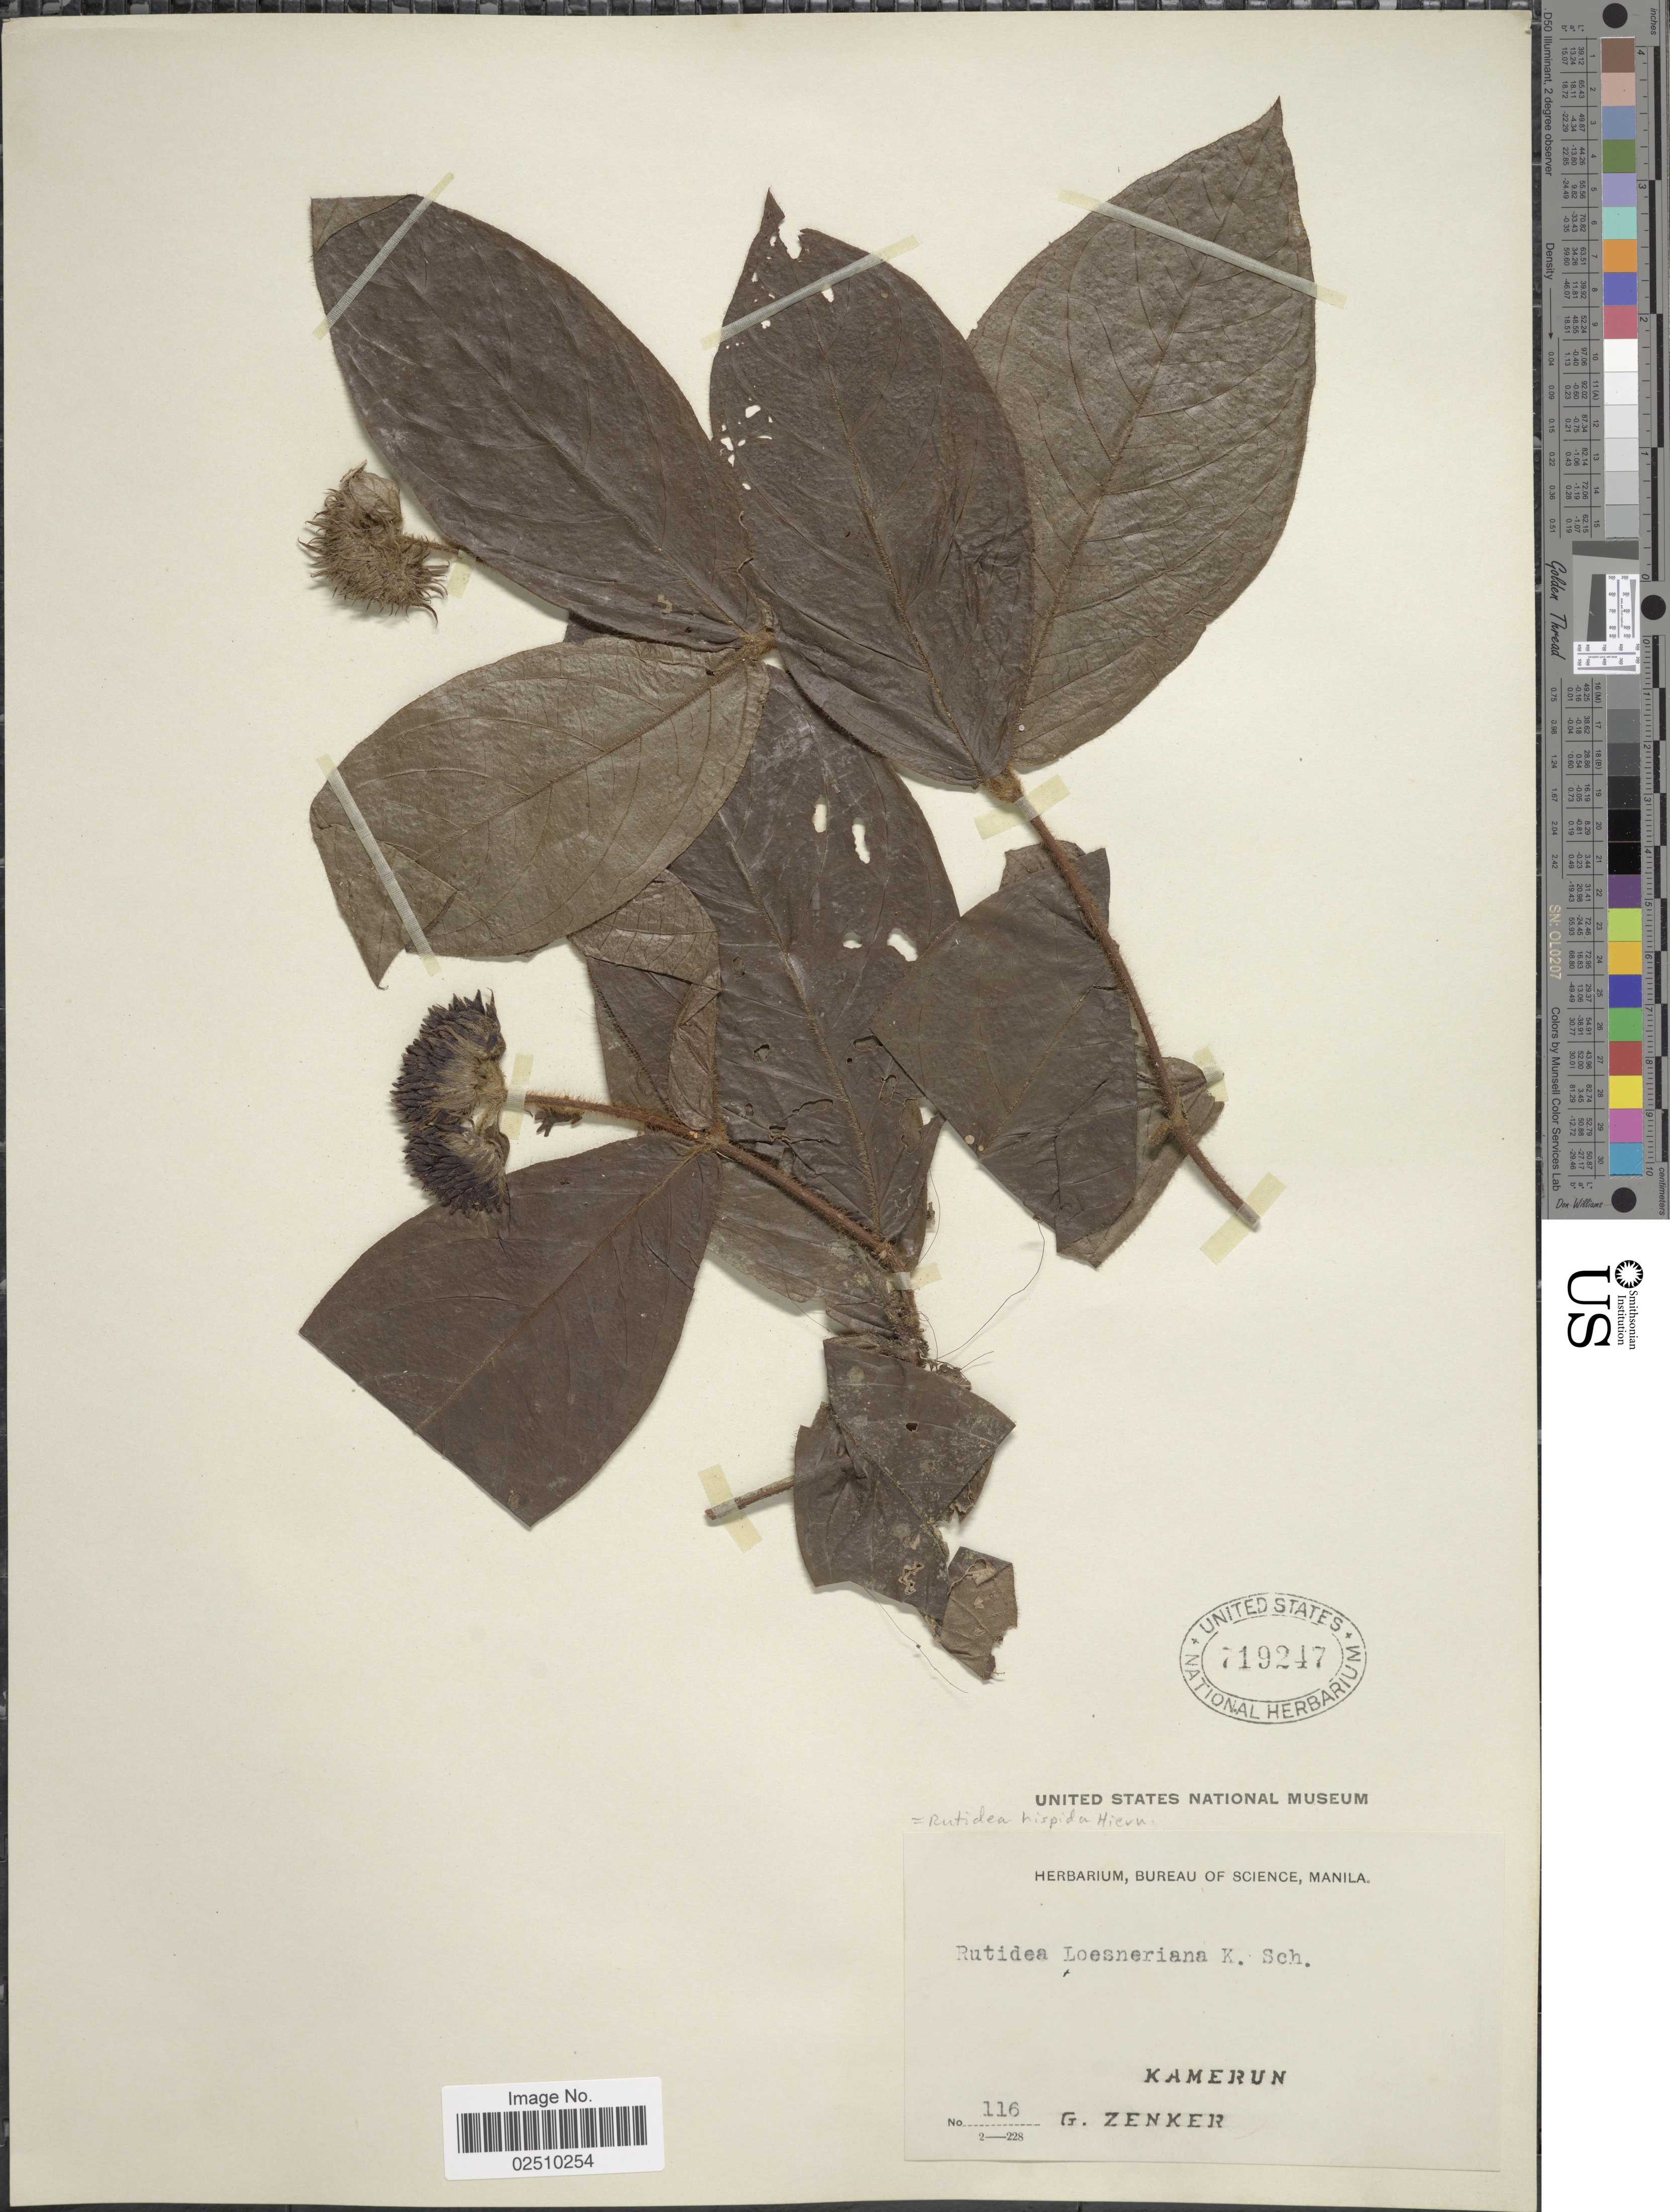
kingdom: Plantae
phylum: Tracheophyta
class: Magnoliopsida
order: Gentianales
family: Rubiaceae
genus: Rutidea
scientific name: Rutidea hispida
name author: Hiern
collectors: G. A. Zenker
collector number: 116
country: Cameroon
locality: Kamerun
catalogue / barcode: US 719247